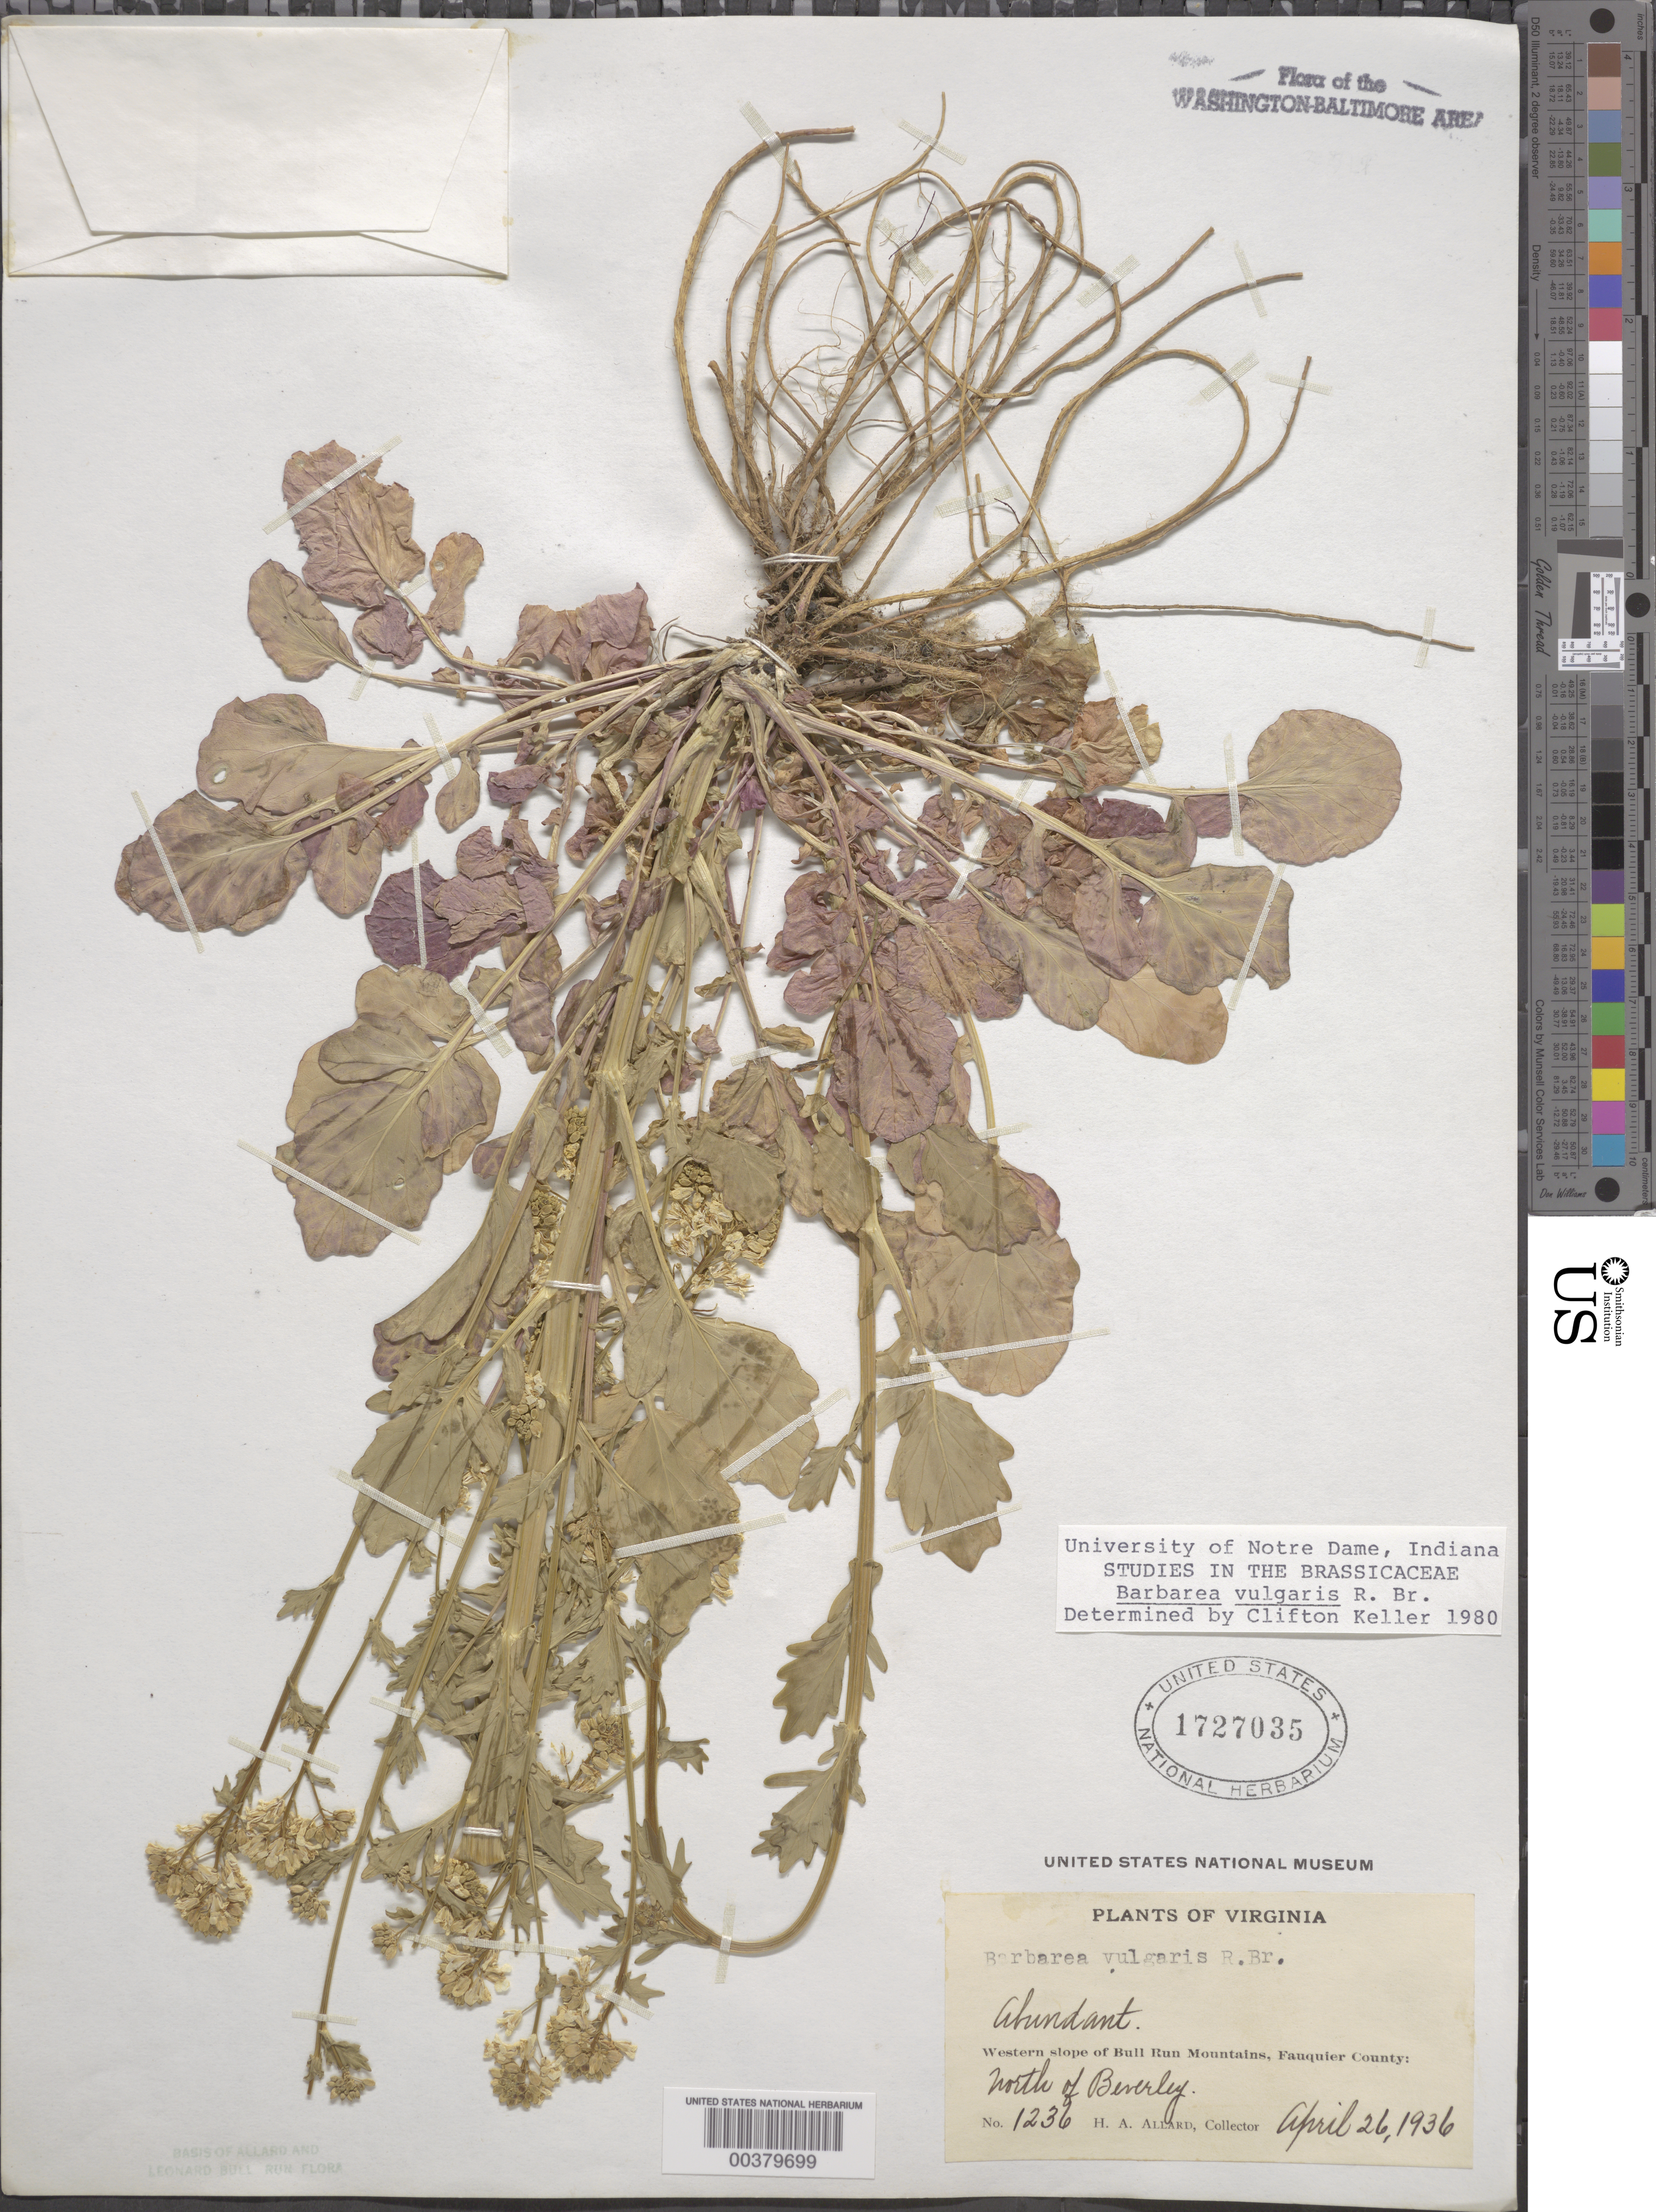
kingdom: Plantae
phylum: Tracheophyta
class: Magnoliopsida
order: Brassicales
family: Brassicaceae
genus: Barbarea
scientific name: Barbarea vulgaris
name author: W.T. Aiton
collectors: H. A. Allard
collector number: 1236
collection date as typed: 26 Apr 1936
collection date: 1936-04-26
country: United States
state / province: Virginia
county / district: Fauquier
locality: Western Slope of Bull Run Mountains, North of Beverley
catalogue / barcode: US 1727035